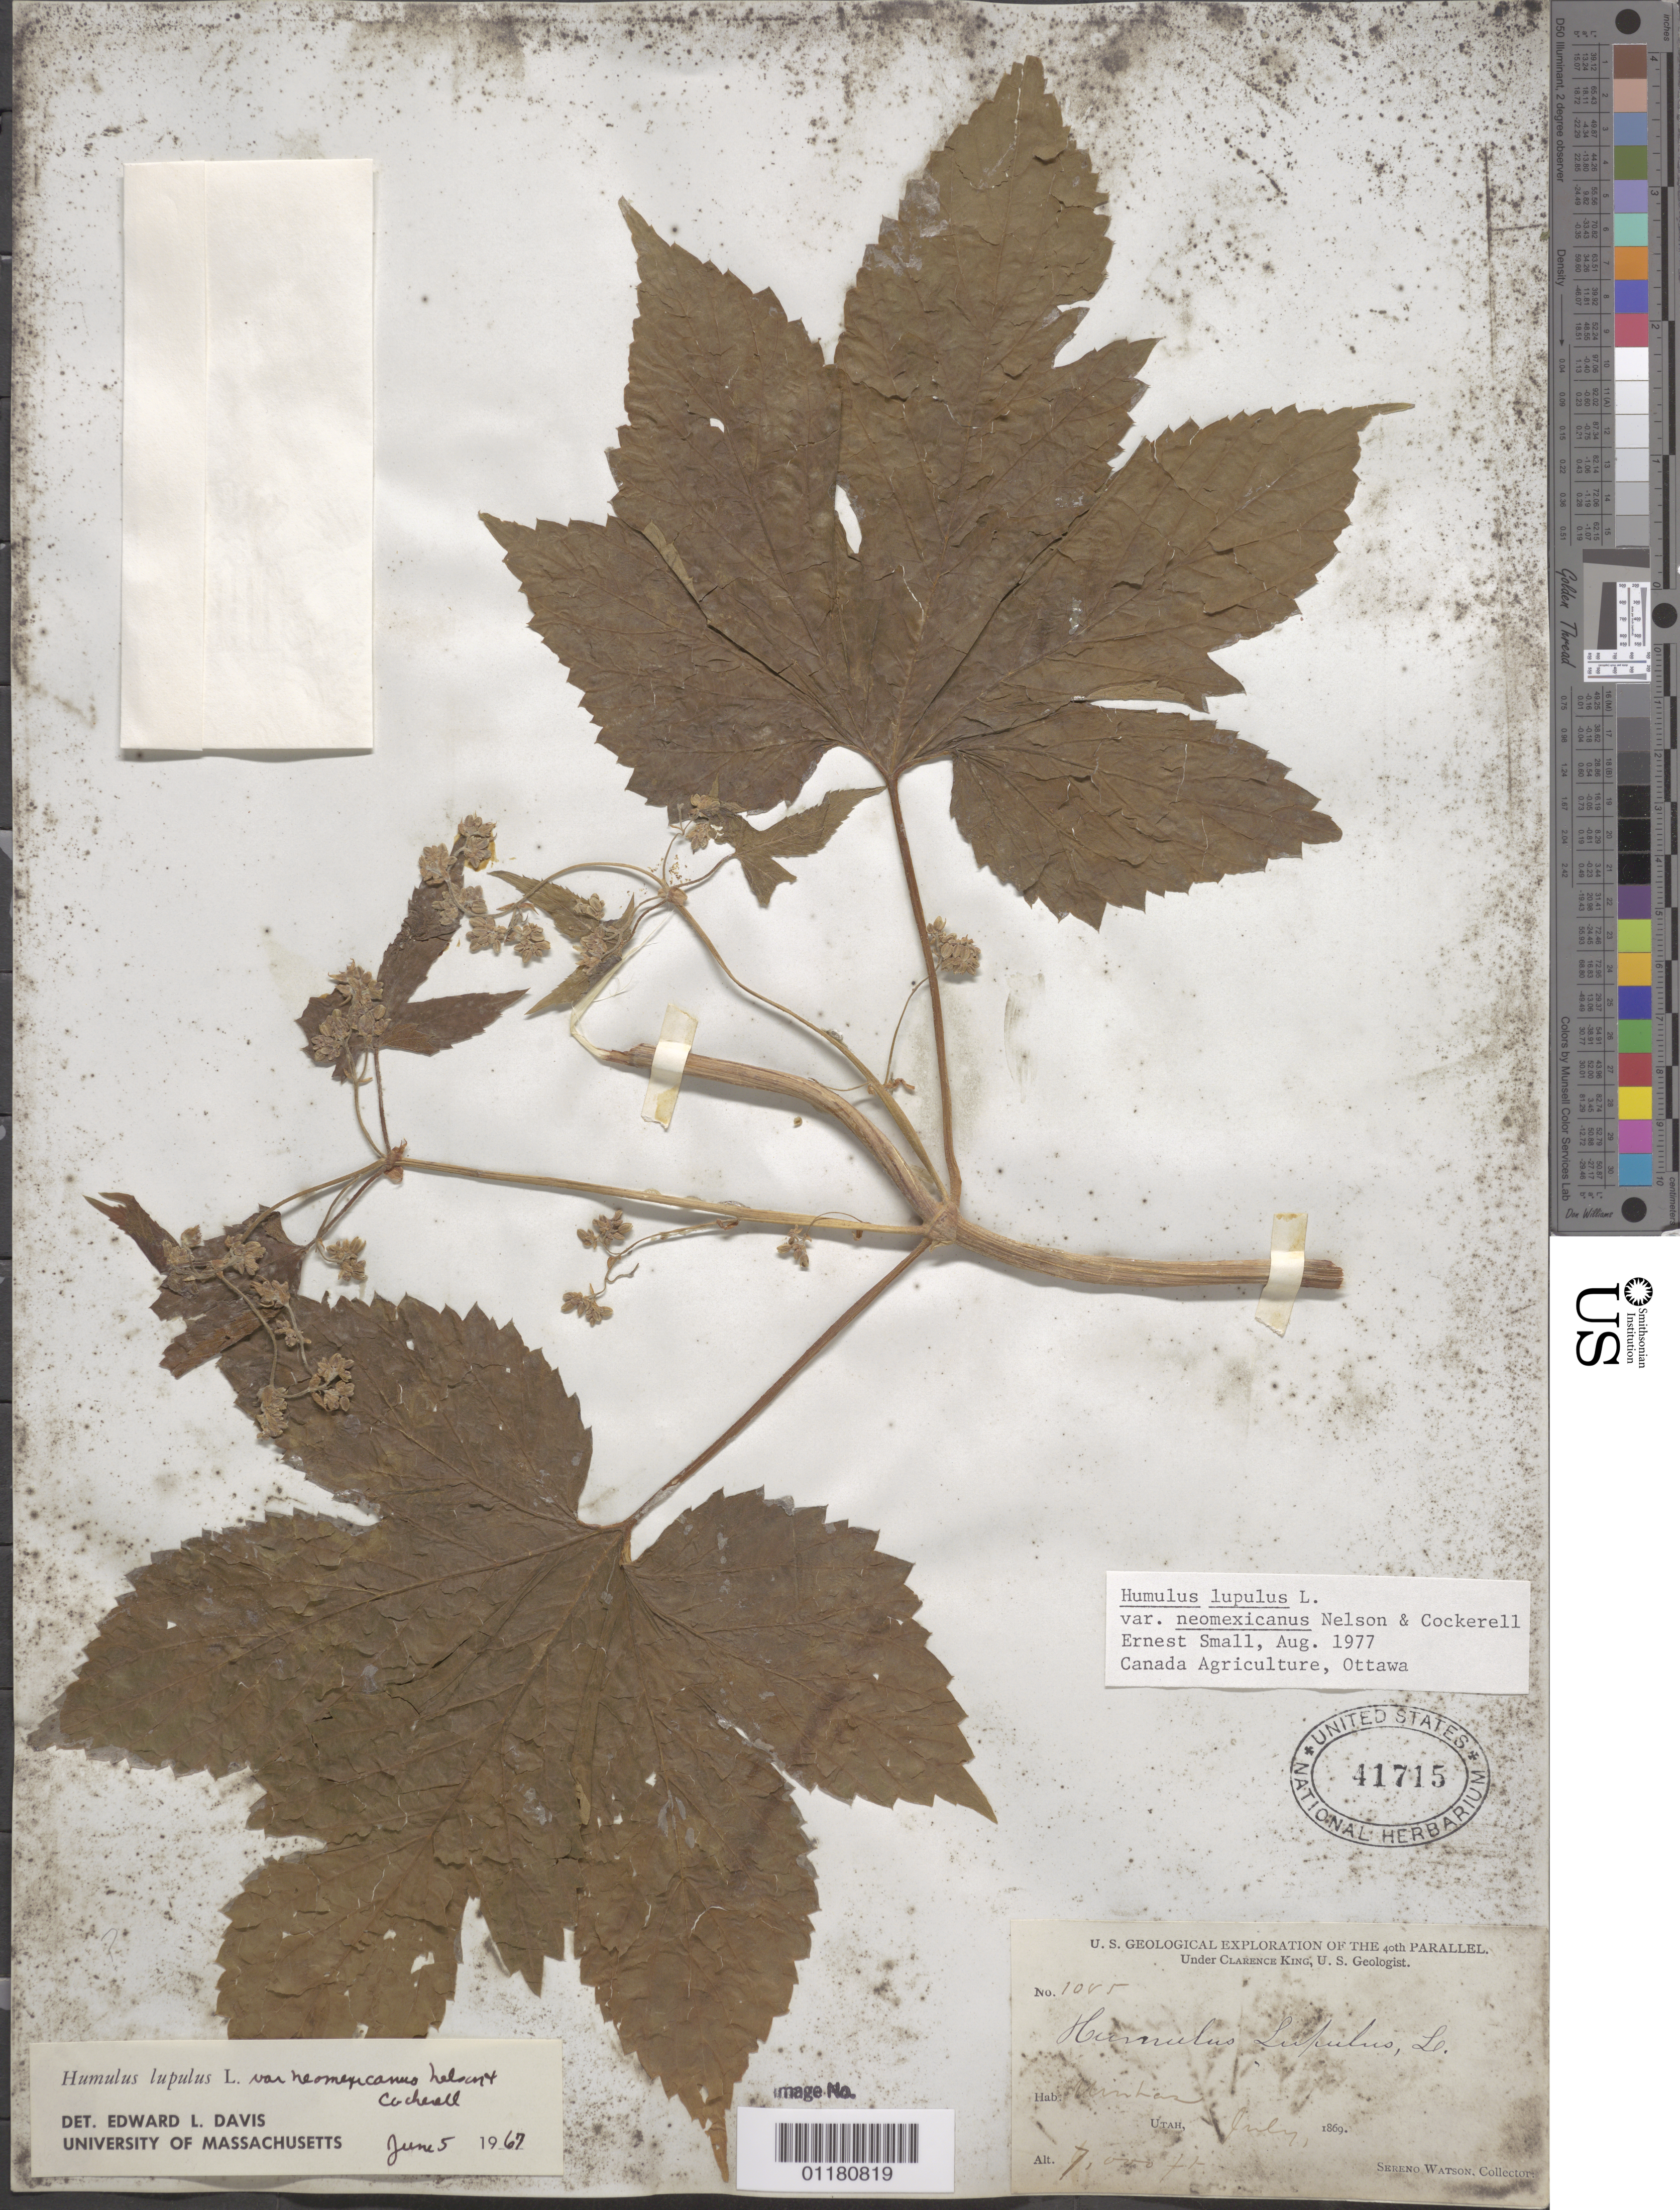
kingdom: Plantae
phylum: Tracheophyta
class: Magnoliopsida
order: Rosales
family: Cannabaceae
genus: Humulus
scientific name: Humulus neomexicanus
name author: (A. Nelson & Cockerell) Rydb.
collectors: S. Watson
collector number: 1085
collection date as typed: Jul 1869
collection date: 1869-07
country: United States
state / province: Utah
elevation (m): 2134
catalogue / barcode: US 41715